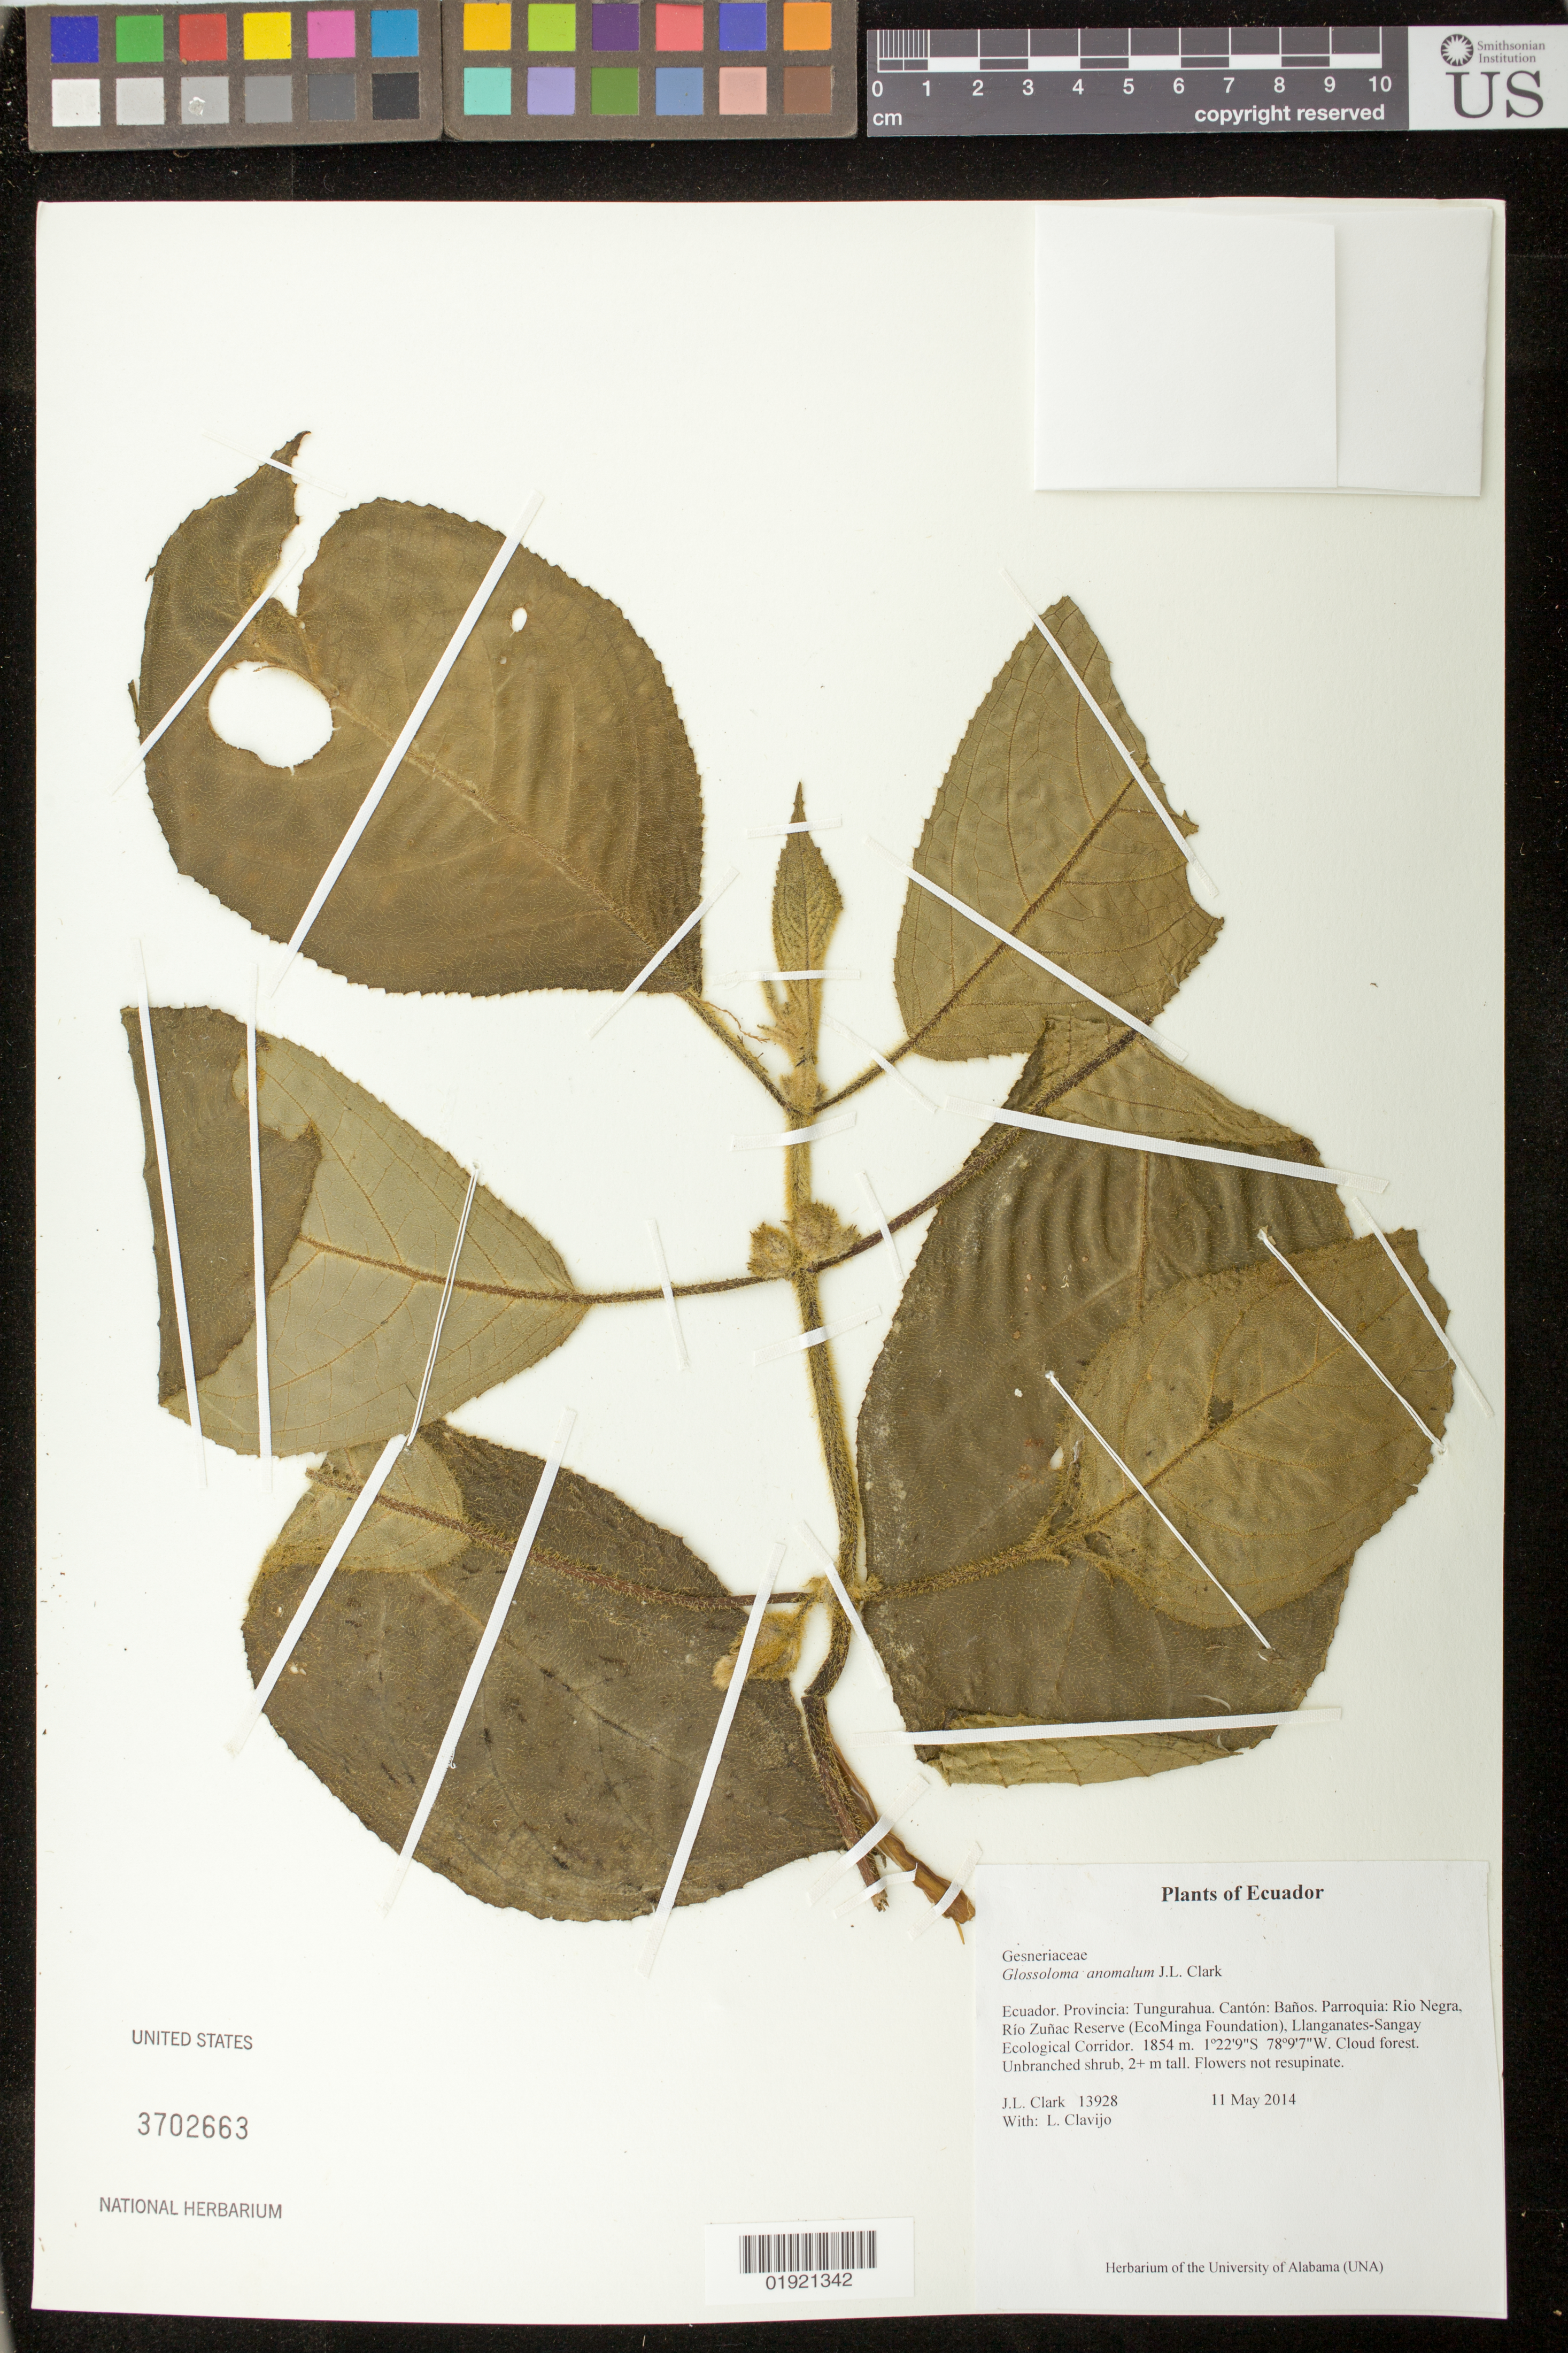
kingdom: Plantae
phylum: Tracheophyta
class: Magnoliopsida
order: Lamiales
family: Gesneriaceae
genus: Glossoloma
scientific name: Glossoloma anomalum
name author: J.L. Clark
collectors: J. L. Clark & L. Clavijo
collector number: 13928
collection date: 2014-05-11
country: Ecuador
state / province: Tungurahua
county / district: Banos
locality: Parroquia: Rio Negra, Rio Zunac Reserve (EcoMinga Foundation), Llanganates-Sangay Ecological Corridor.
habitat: Cloud forest.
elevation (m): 1854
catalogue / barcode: US 3702663